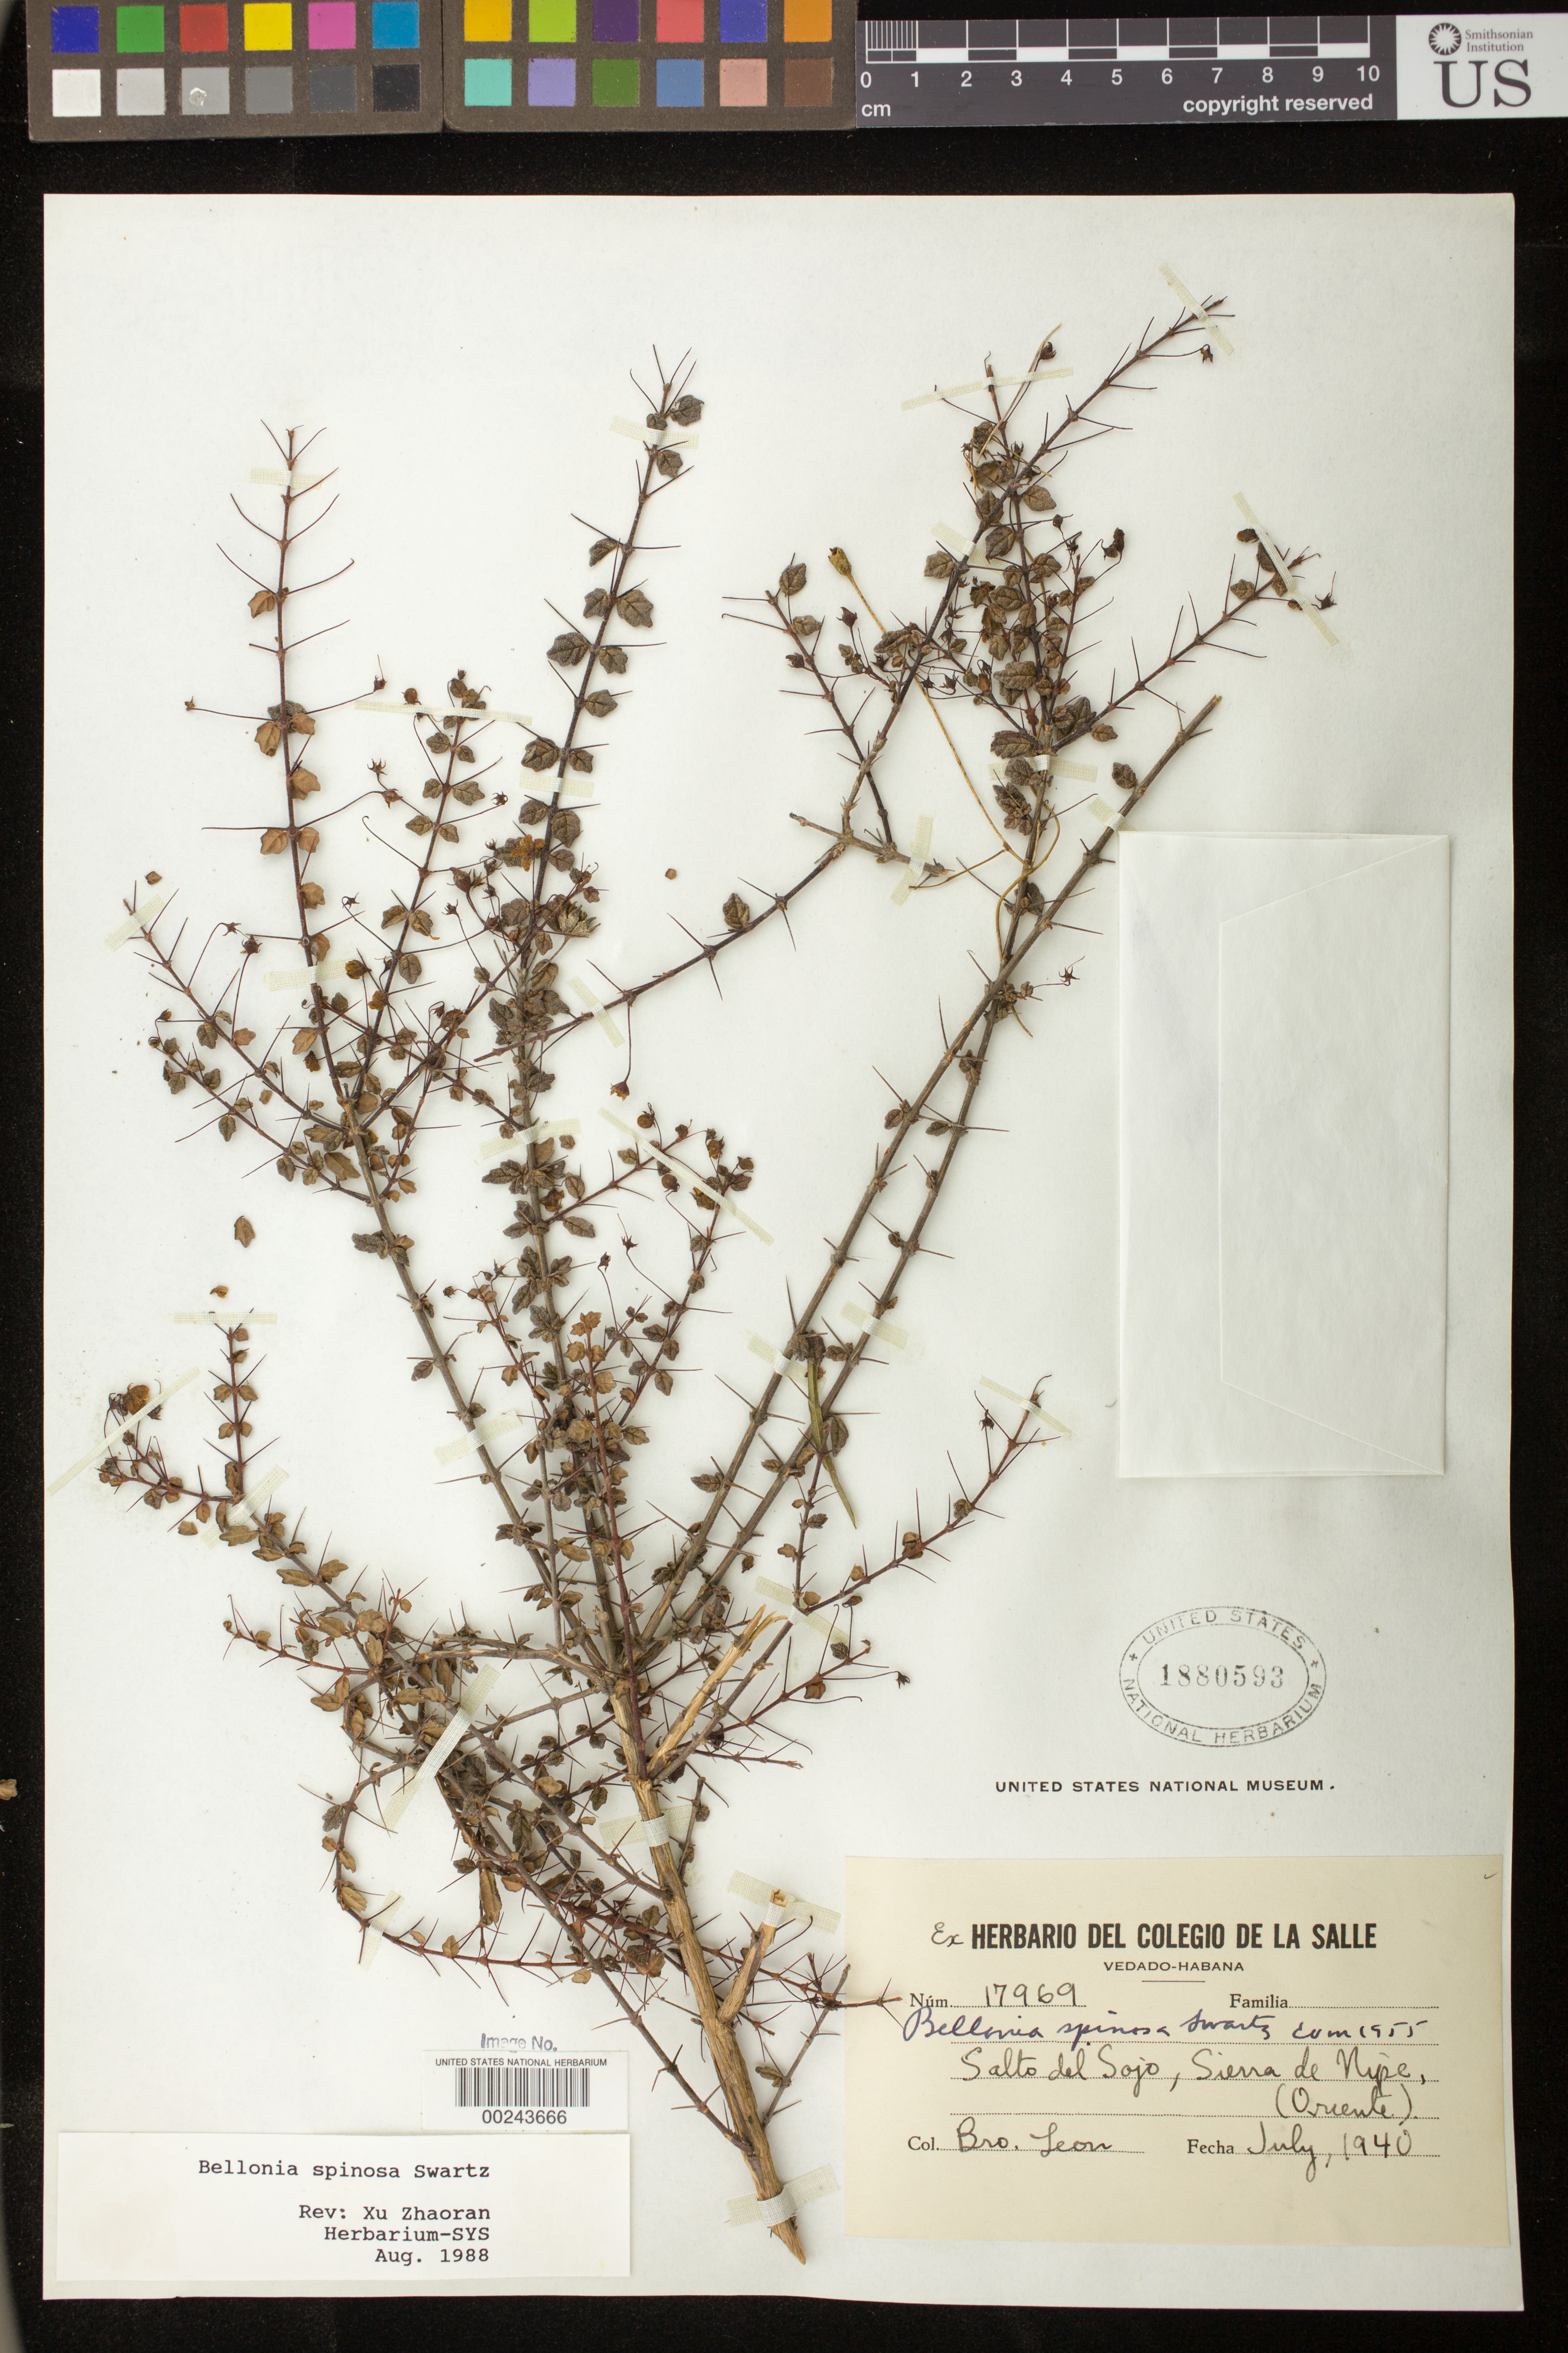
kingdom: Plantae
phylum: Tracheophyta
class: Magnoliopsida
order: Lamiales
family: Gesneriaceae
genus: Bellonia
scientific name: Bellonia spinosa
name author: Sw.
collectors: F. Leon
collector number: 17969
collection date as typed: Jul 1940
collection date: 1940-07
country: Cuba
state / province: Oriente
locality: Salto del Sojo, Sierra de Nipe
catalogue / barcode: US 1880593